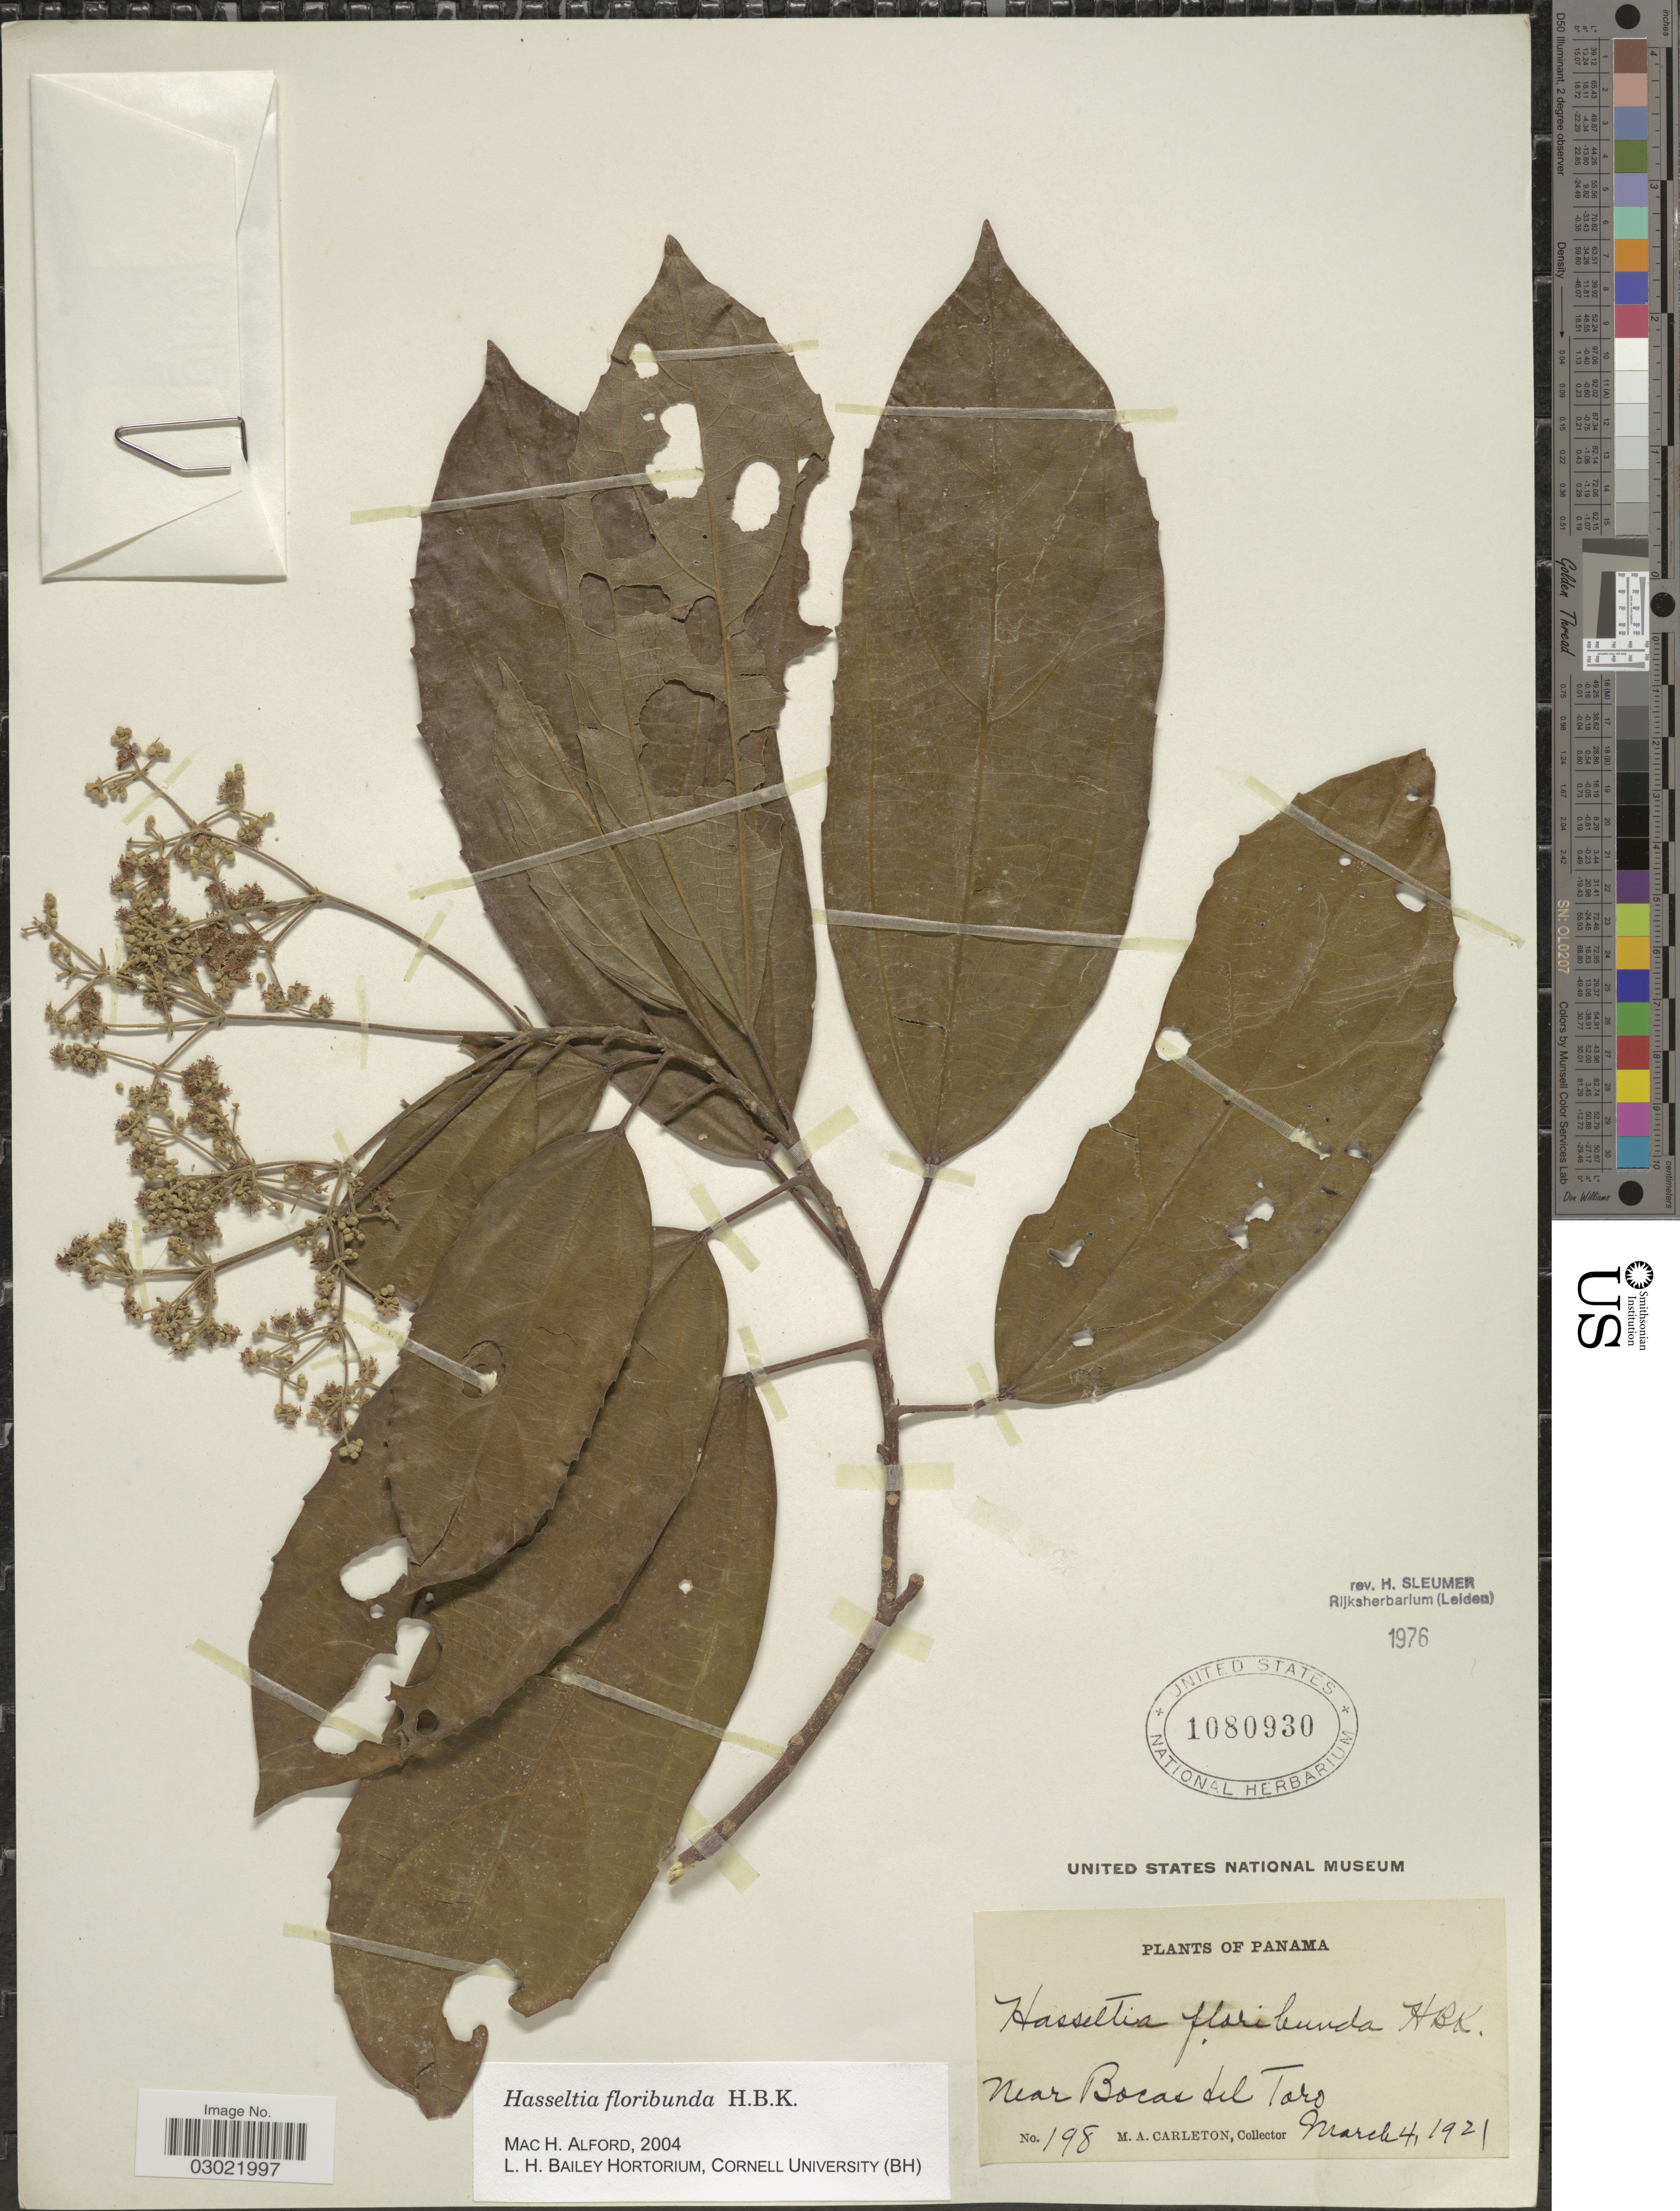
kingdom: Plantae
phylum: Tracheophyta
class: Magnoliopsida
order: Malpighiales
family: Salicaceae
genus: Hasseltia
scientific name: Hasseltia floribunda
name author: Kunth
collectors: M. A. Carleton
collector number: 198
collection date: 1921-03-04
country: Panama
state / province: Bocas del Toro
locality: Near Bocas del Toro.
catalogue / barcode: US 1080930